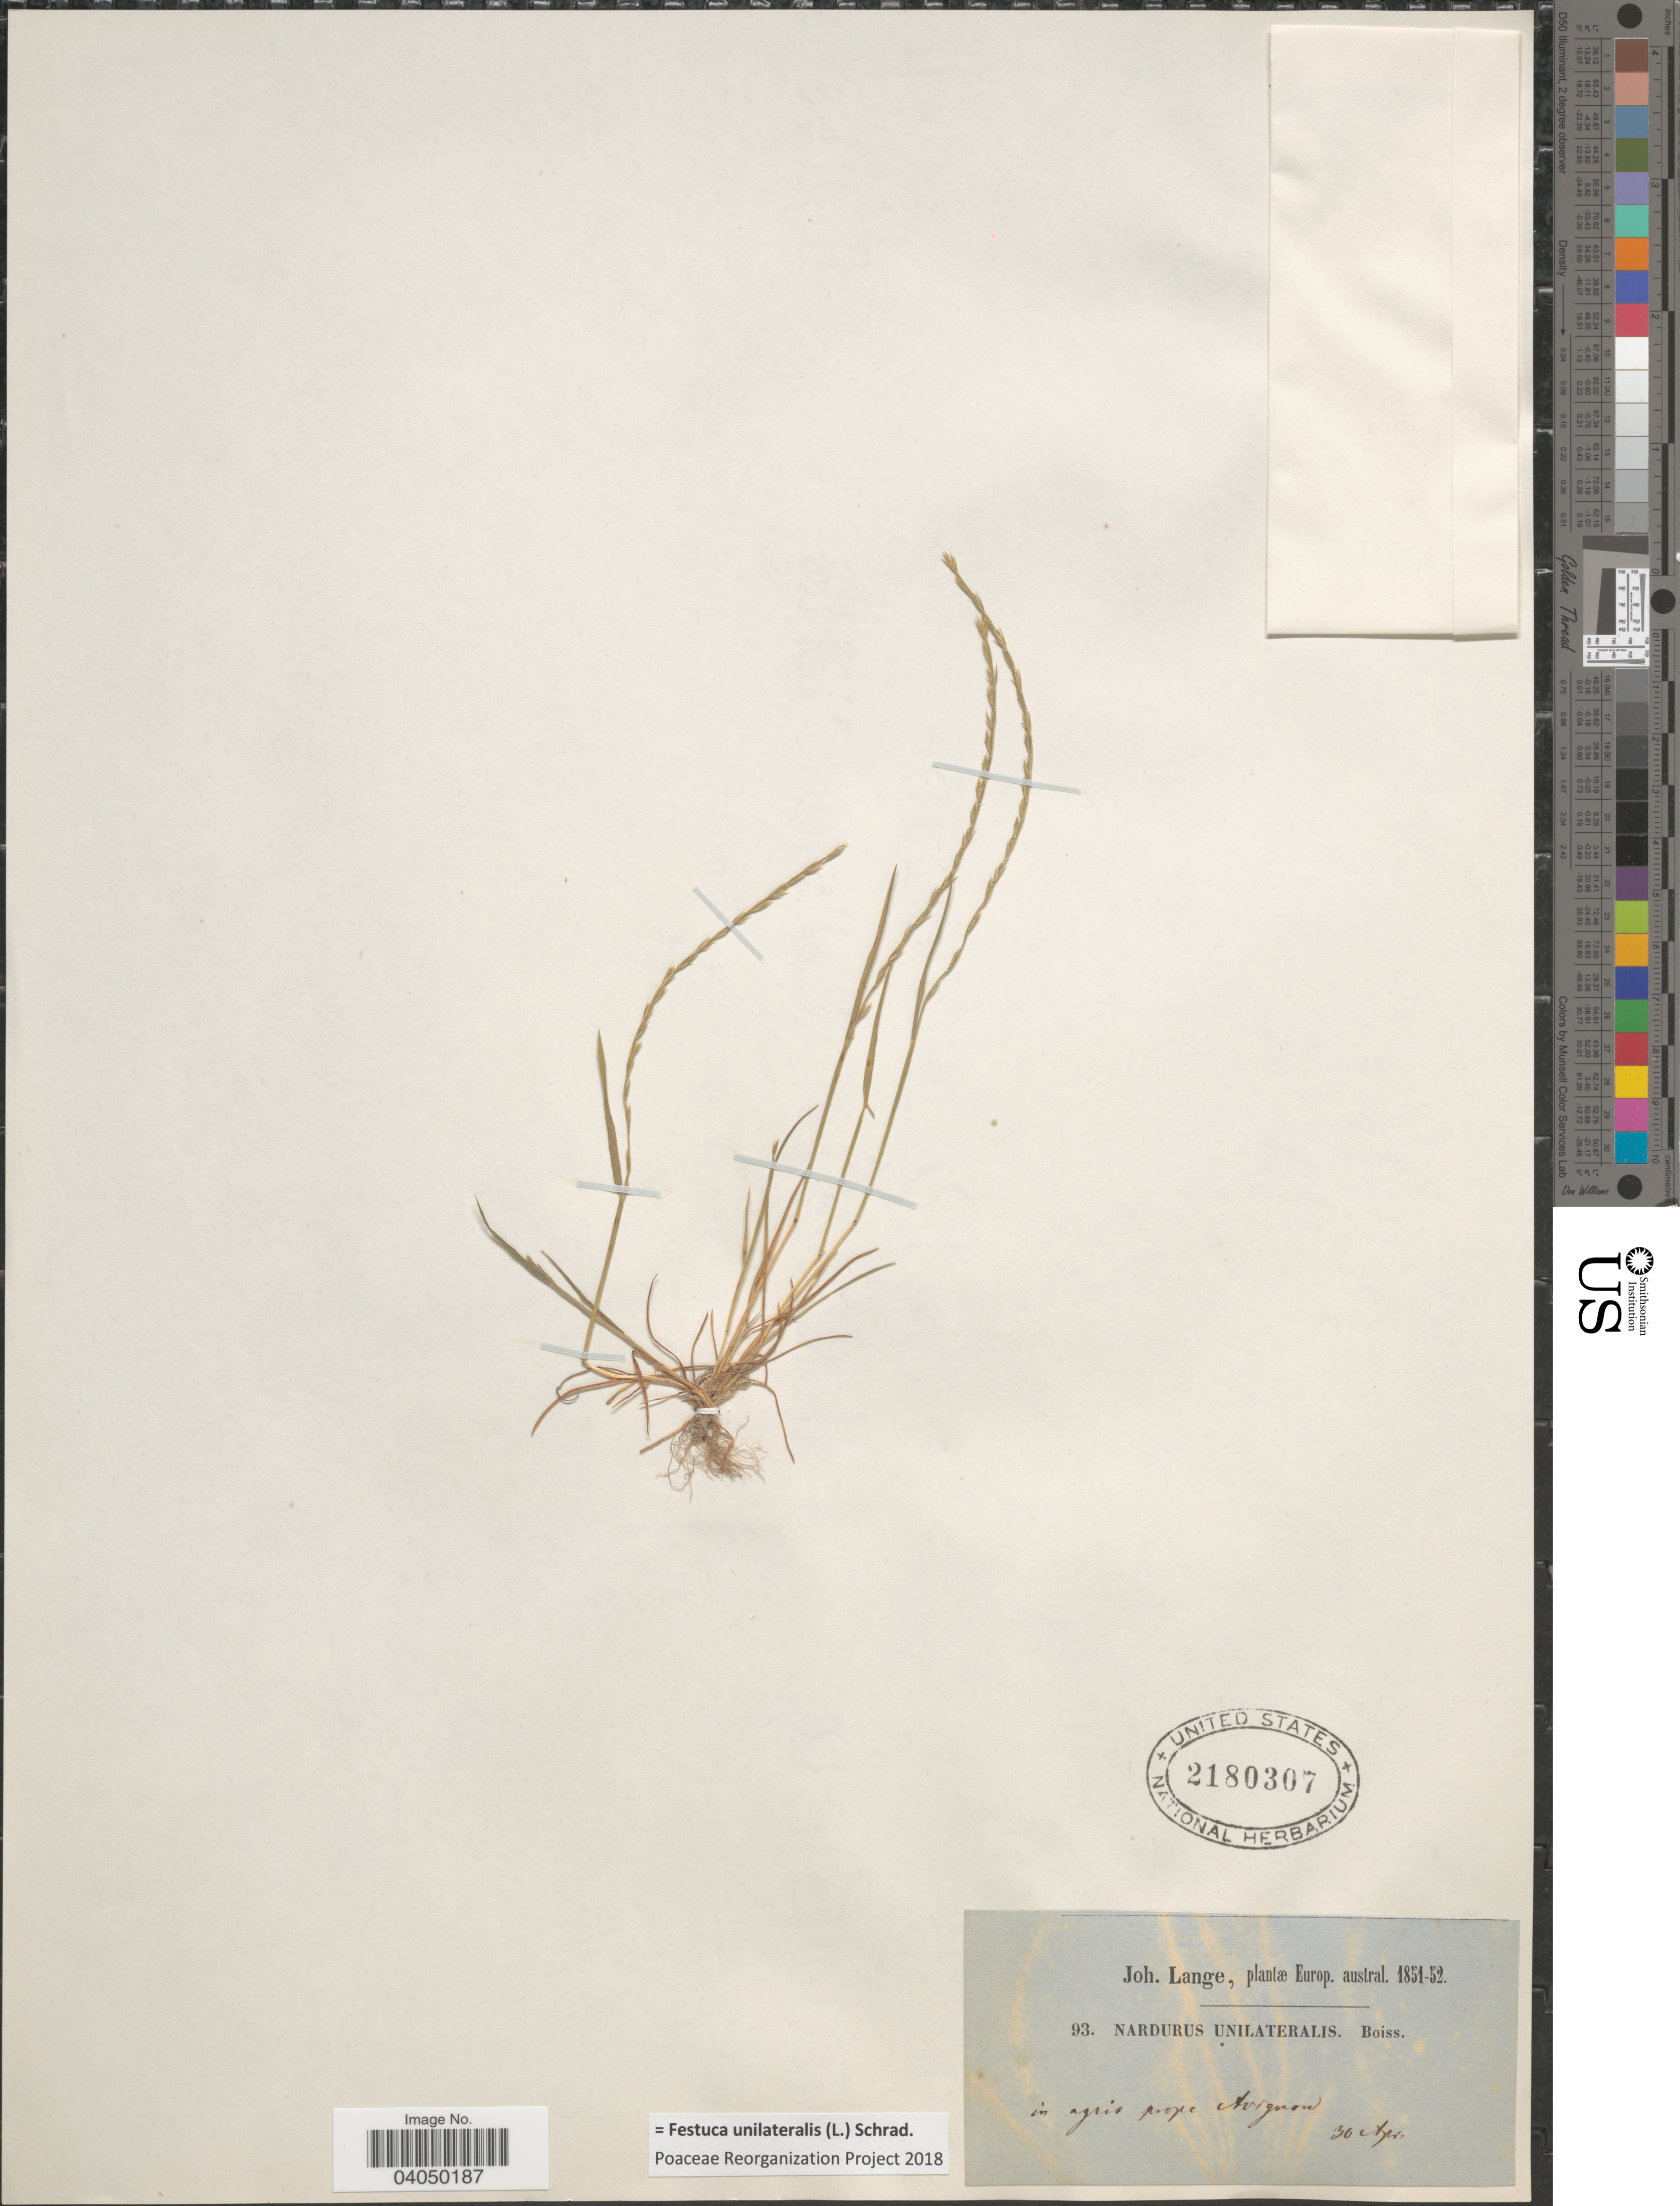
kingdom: Plantae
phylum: Tracheophyta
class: Liliopsida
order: Poales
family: Poaceae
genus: Festuca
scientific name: Festuca unilateralis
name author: Schrad.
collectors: J. M. C. Lange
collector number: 93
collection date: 1851-04-30/1852-04-30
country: France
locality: Europ. austral. In agris prope Avegnon.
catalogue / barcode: US 2180307